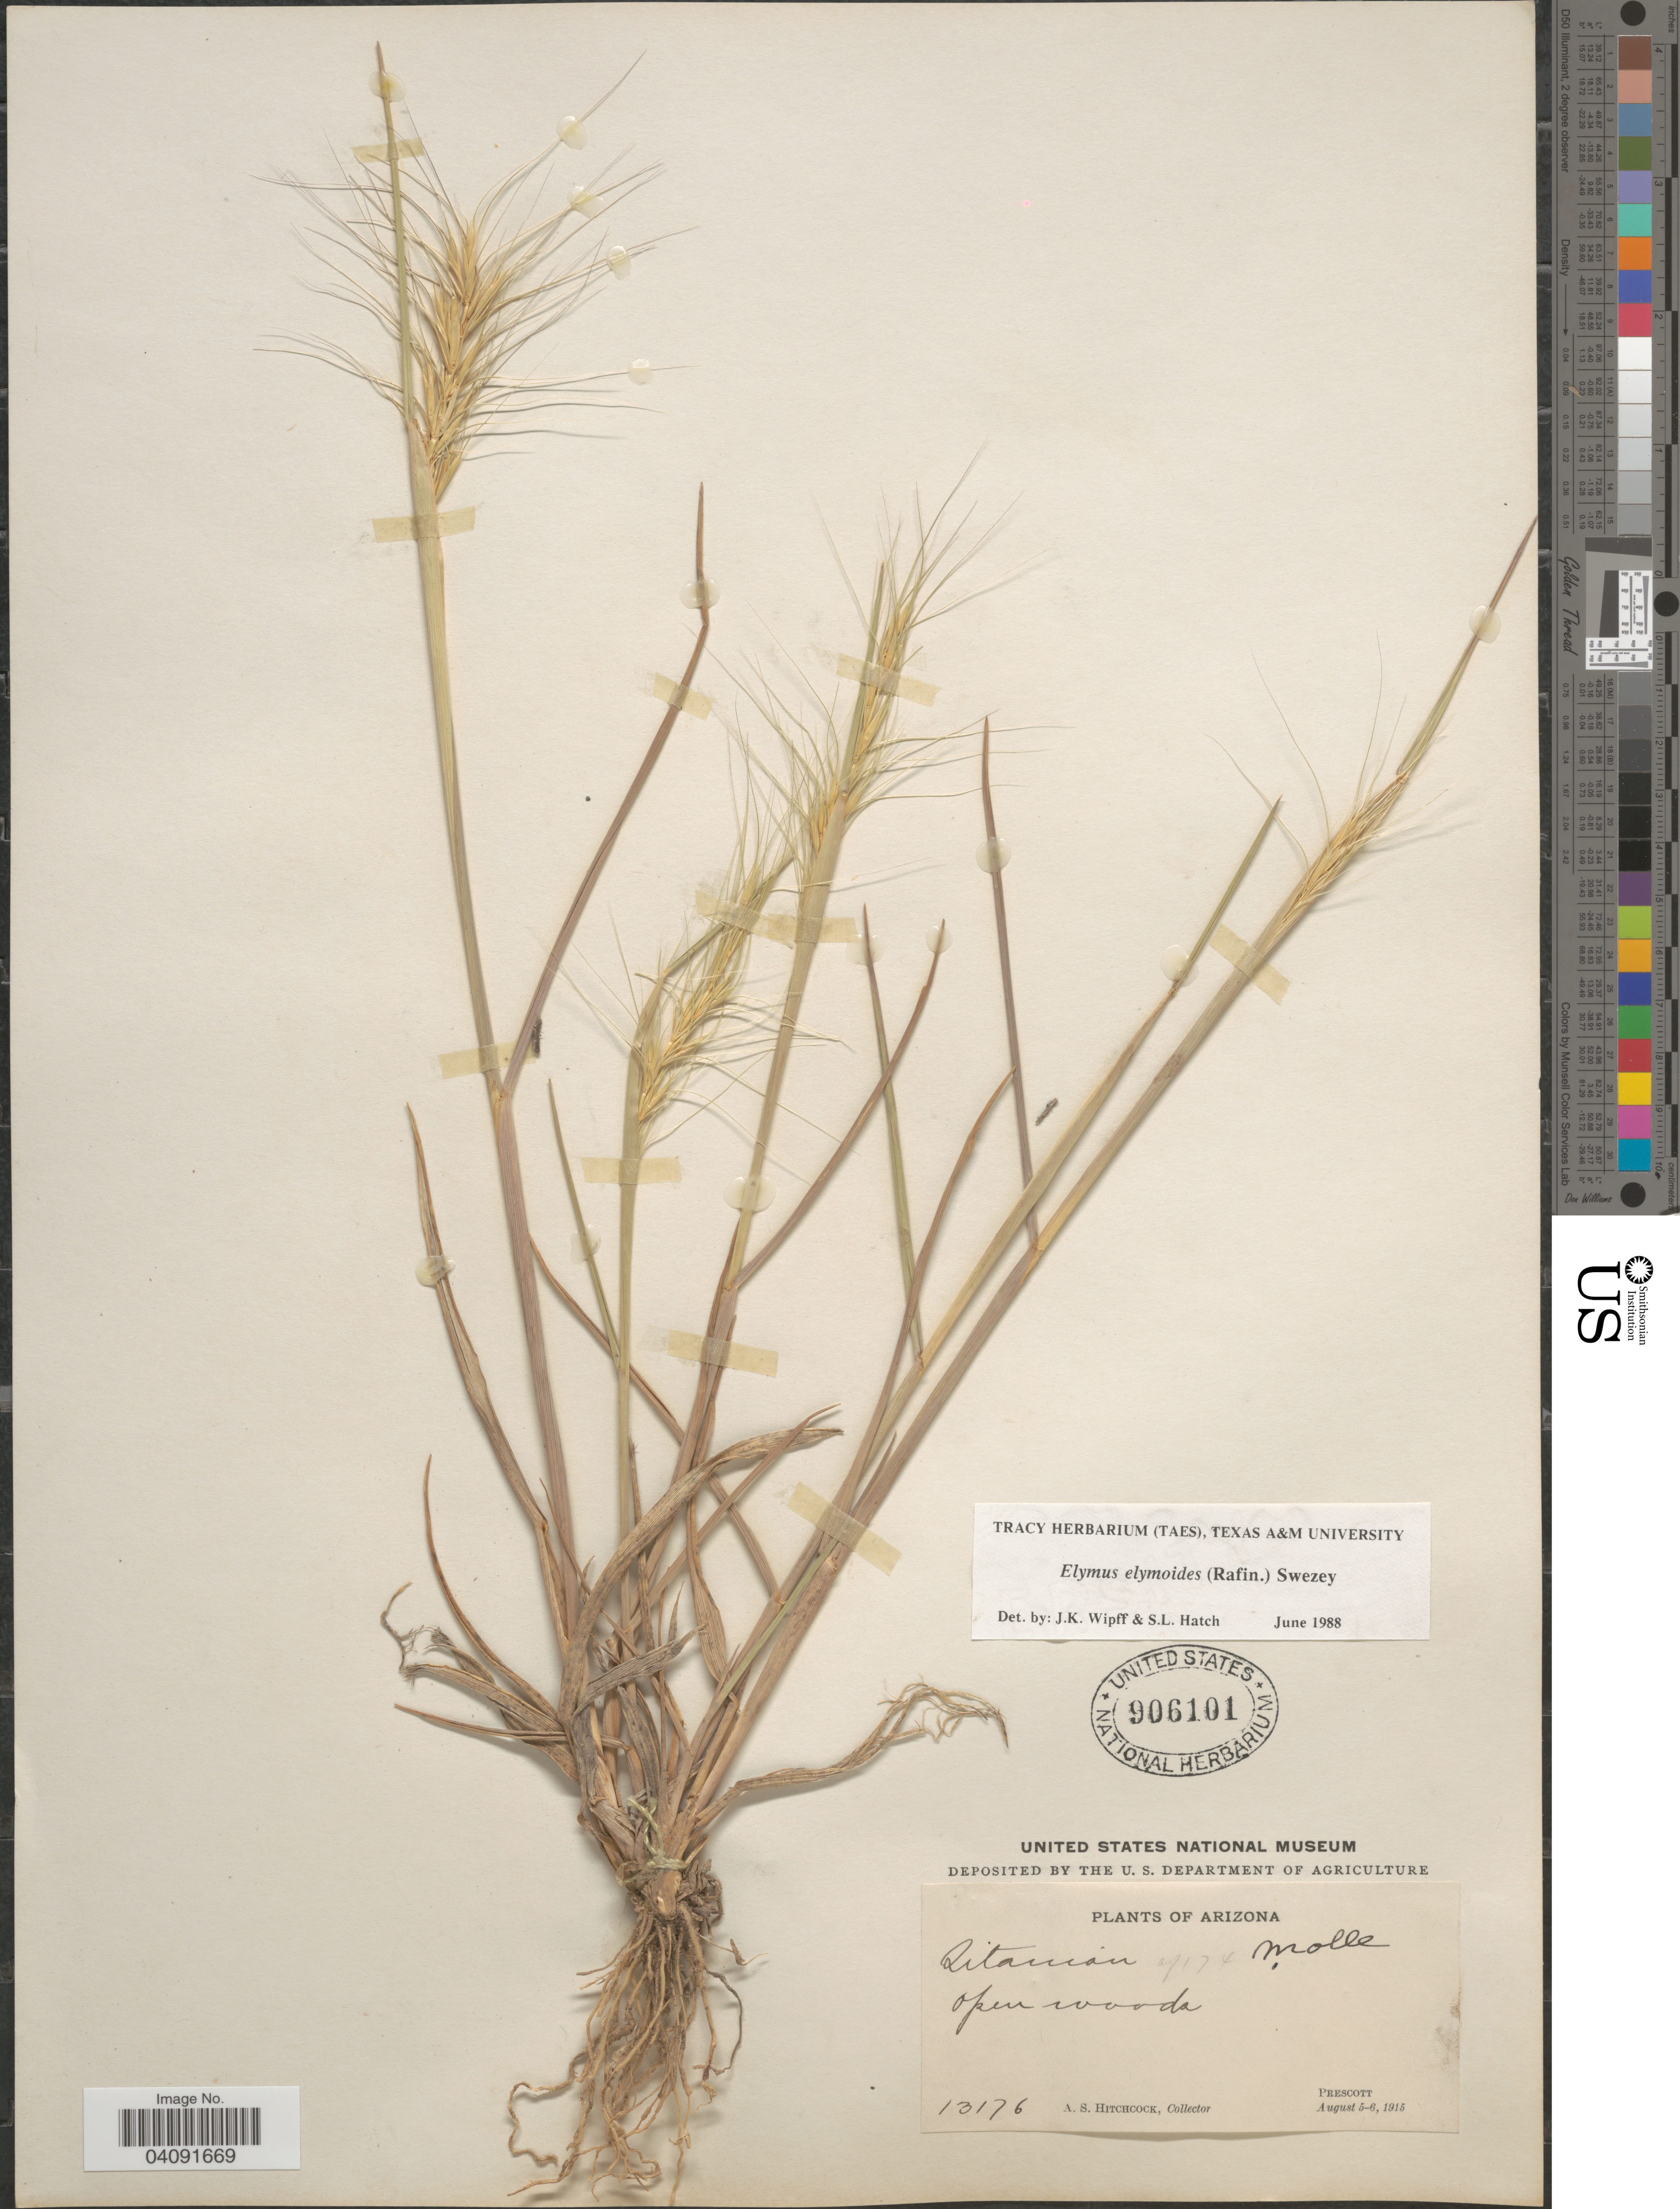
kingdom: Plantae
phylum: Tracheophyta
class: Liliopsida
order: Poales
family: Poaceae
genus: Elymus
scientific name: Elymus elymoides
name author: (Raf.) Swezey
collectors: A. S. Hitchcock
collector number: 13176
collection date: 1915-08-05/1915-08-06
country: United States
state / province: Arizona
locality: Prescott.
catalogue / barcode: US 906101